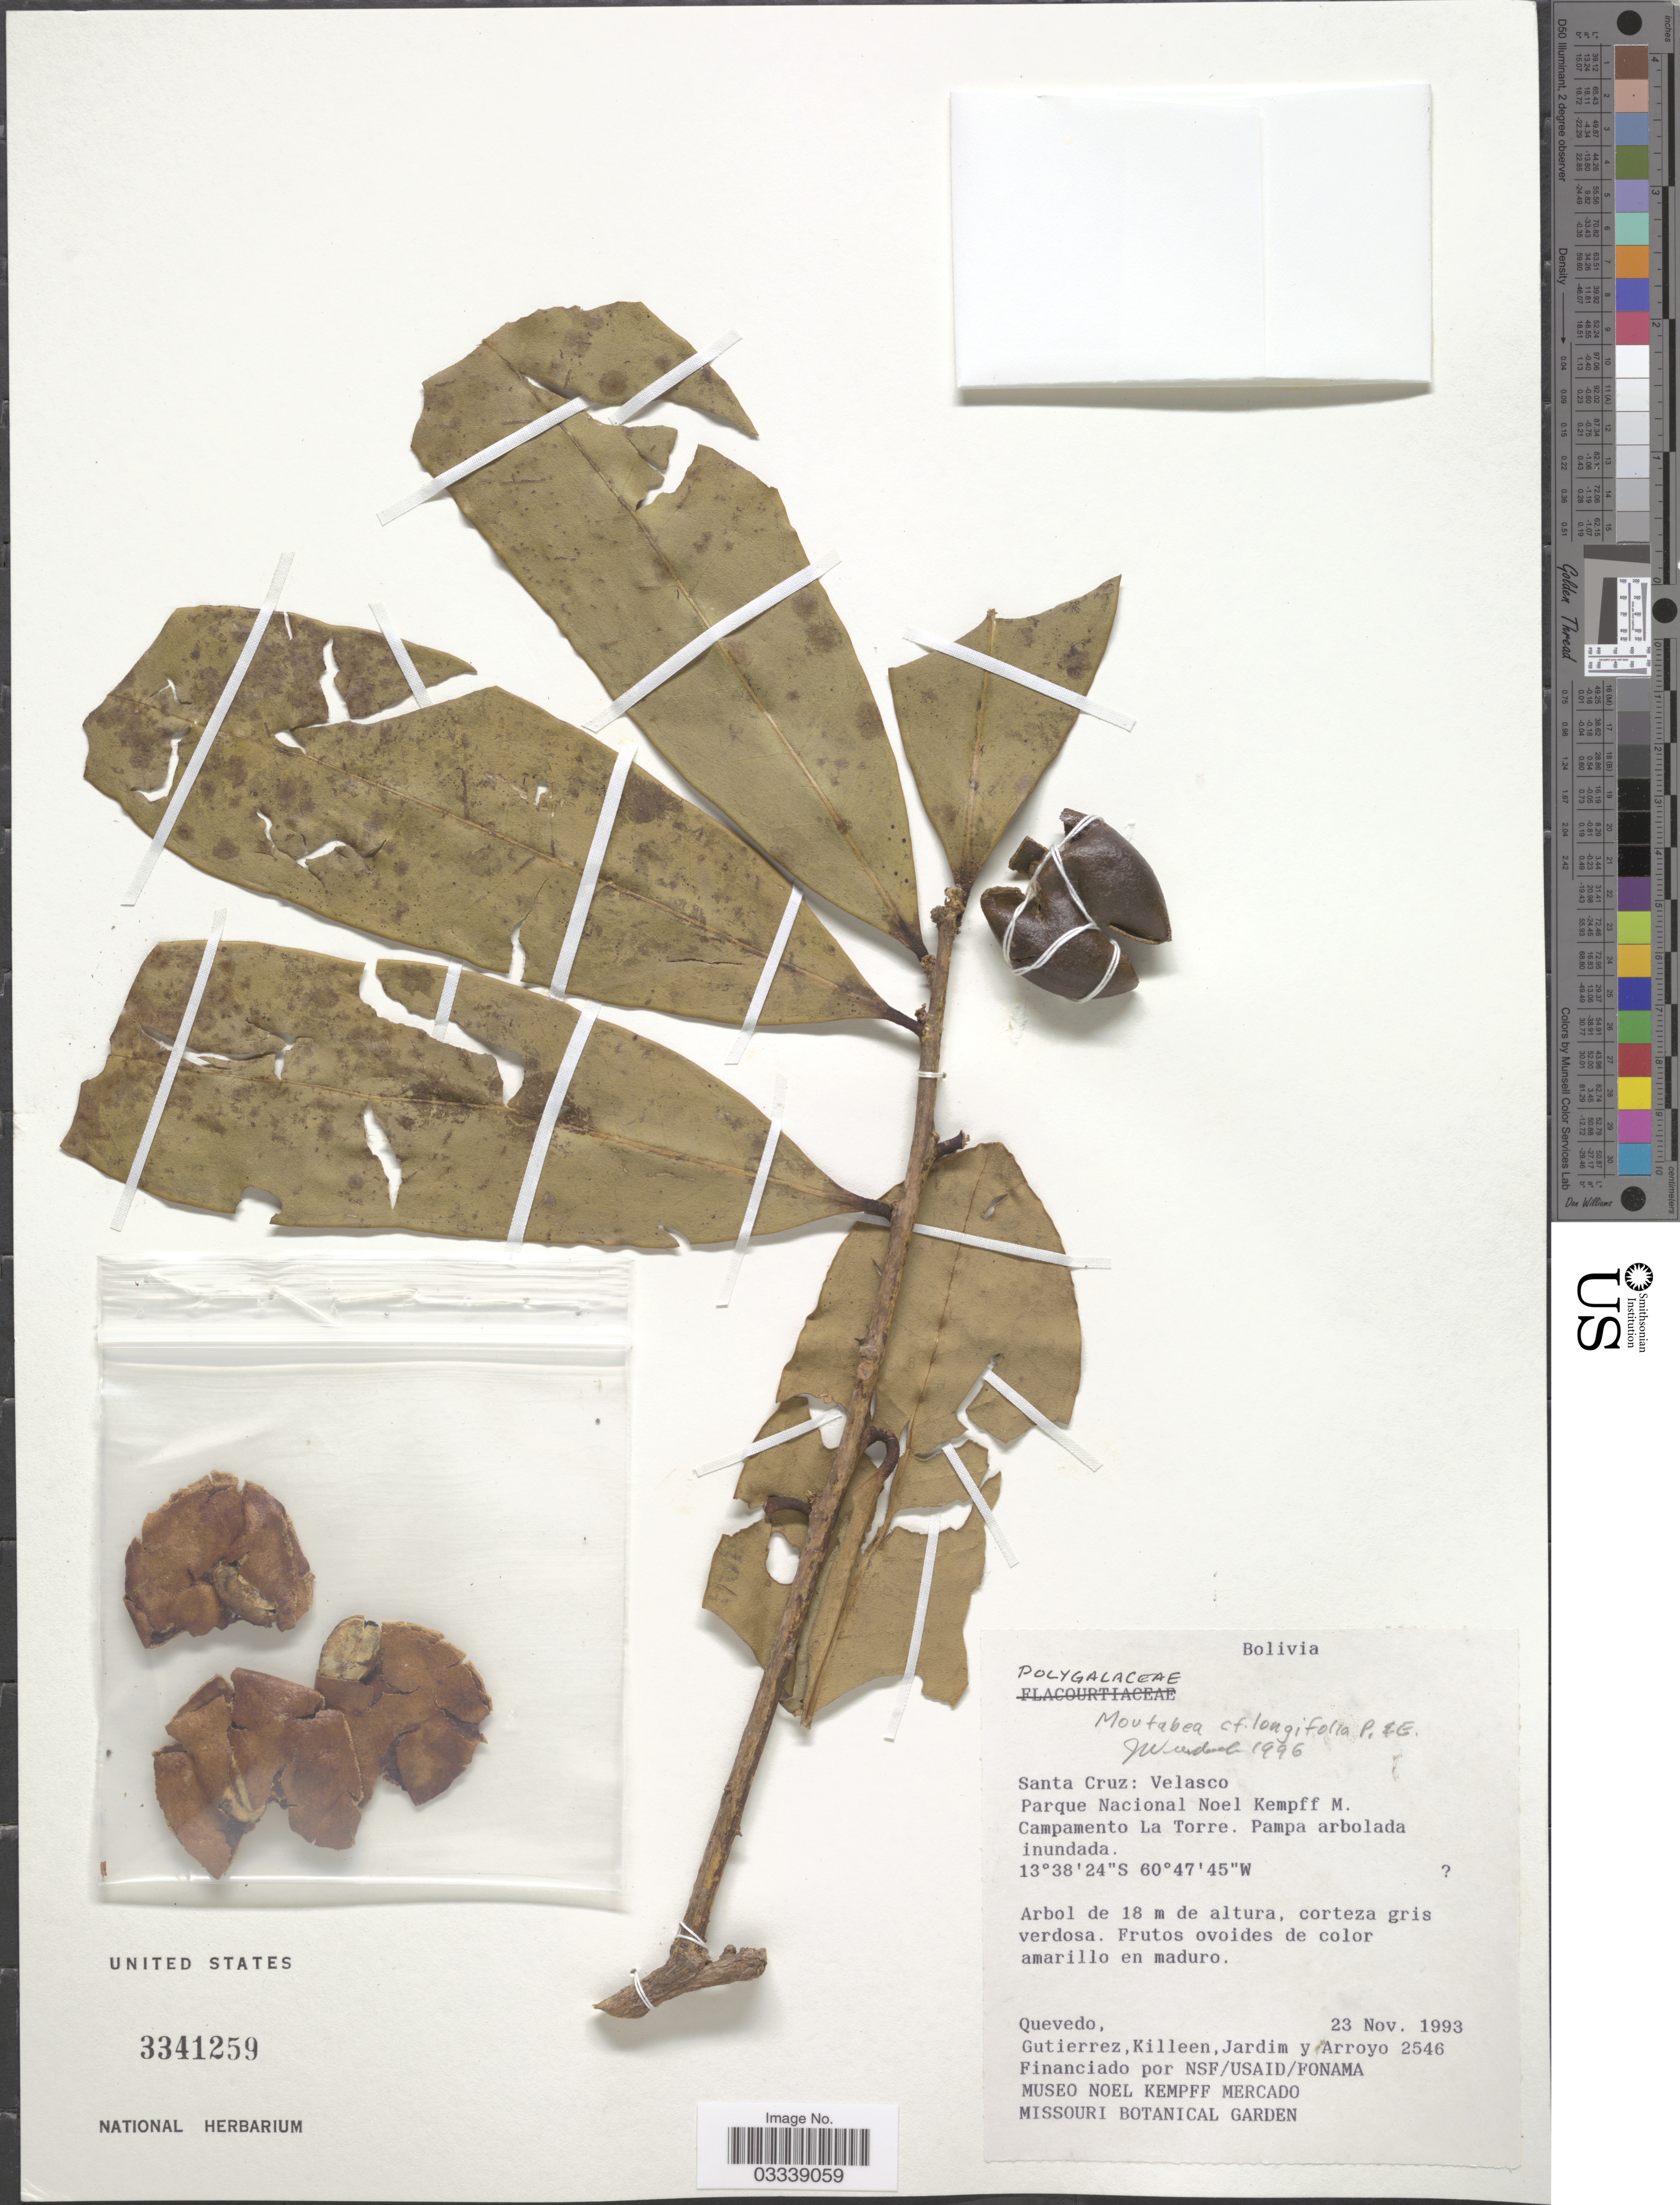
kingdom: Plantae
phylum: Tracheophyta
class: Magnoliopsida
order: Fabales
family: Polygalaceae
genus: Moutabea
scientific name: Moutabea longifolia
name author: Poepp. & Endl.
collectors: -- Quevedo, -. Gutierrez, Killeen, --, Jardim, -- & Arroyo, --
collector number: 2546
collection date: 1993-11-23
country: Bolivia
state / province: Santa Cruz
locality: Velasco Parque Nacional Noel Kempff M. Campamento La Torre.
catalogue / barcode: US 3341259